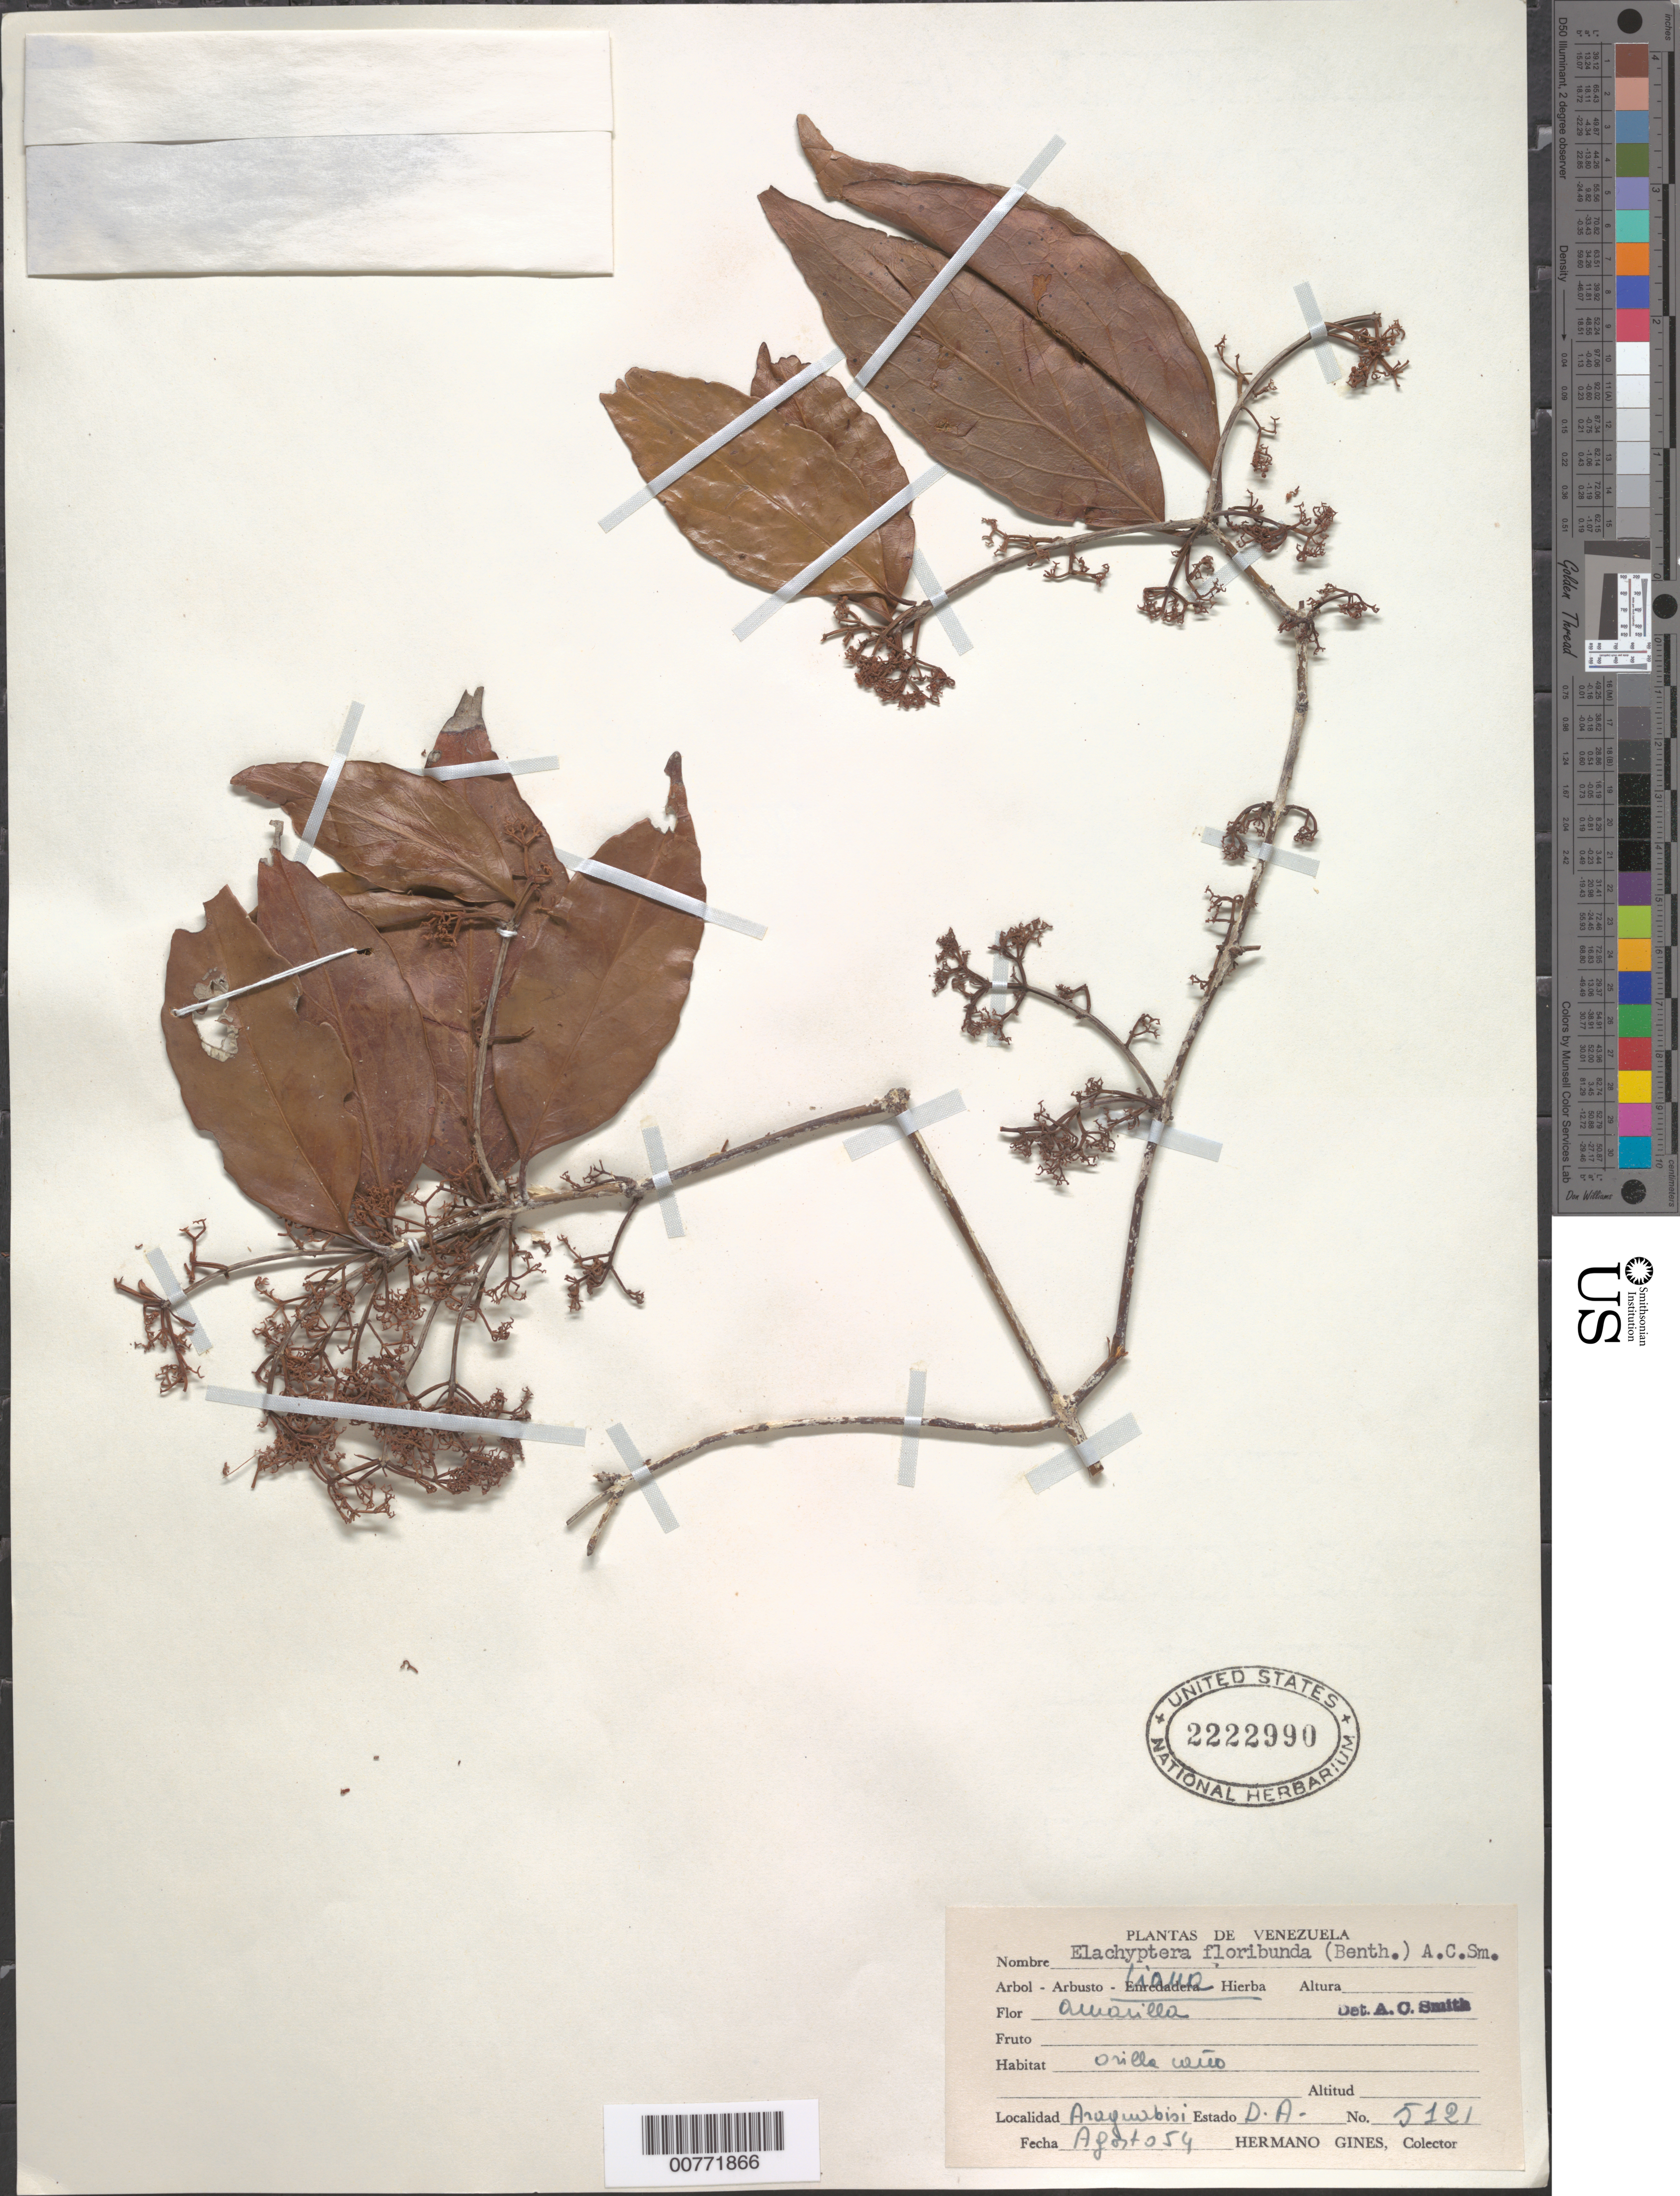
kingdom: Plantae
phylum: Tracheophyta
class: Magnoliopsida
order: Celastrales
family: Celastraceae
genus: Elachyptera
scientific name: Elachyptera floribunda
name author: (Benth.) A.C. Sm.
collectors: H. Gines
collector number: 5121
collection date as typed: Aug-54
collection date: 1954-08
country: Venezuela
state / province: Delta Amacuro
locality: Araguabisi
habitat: Along cano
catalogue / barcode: US 2222990